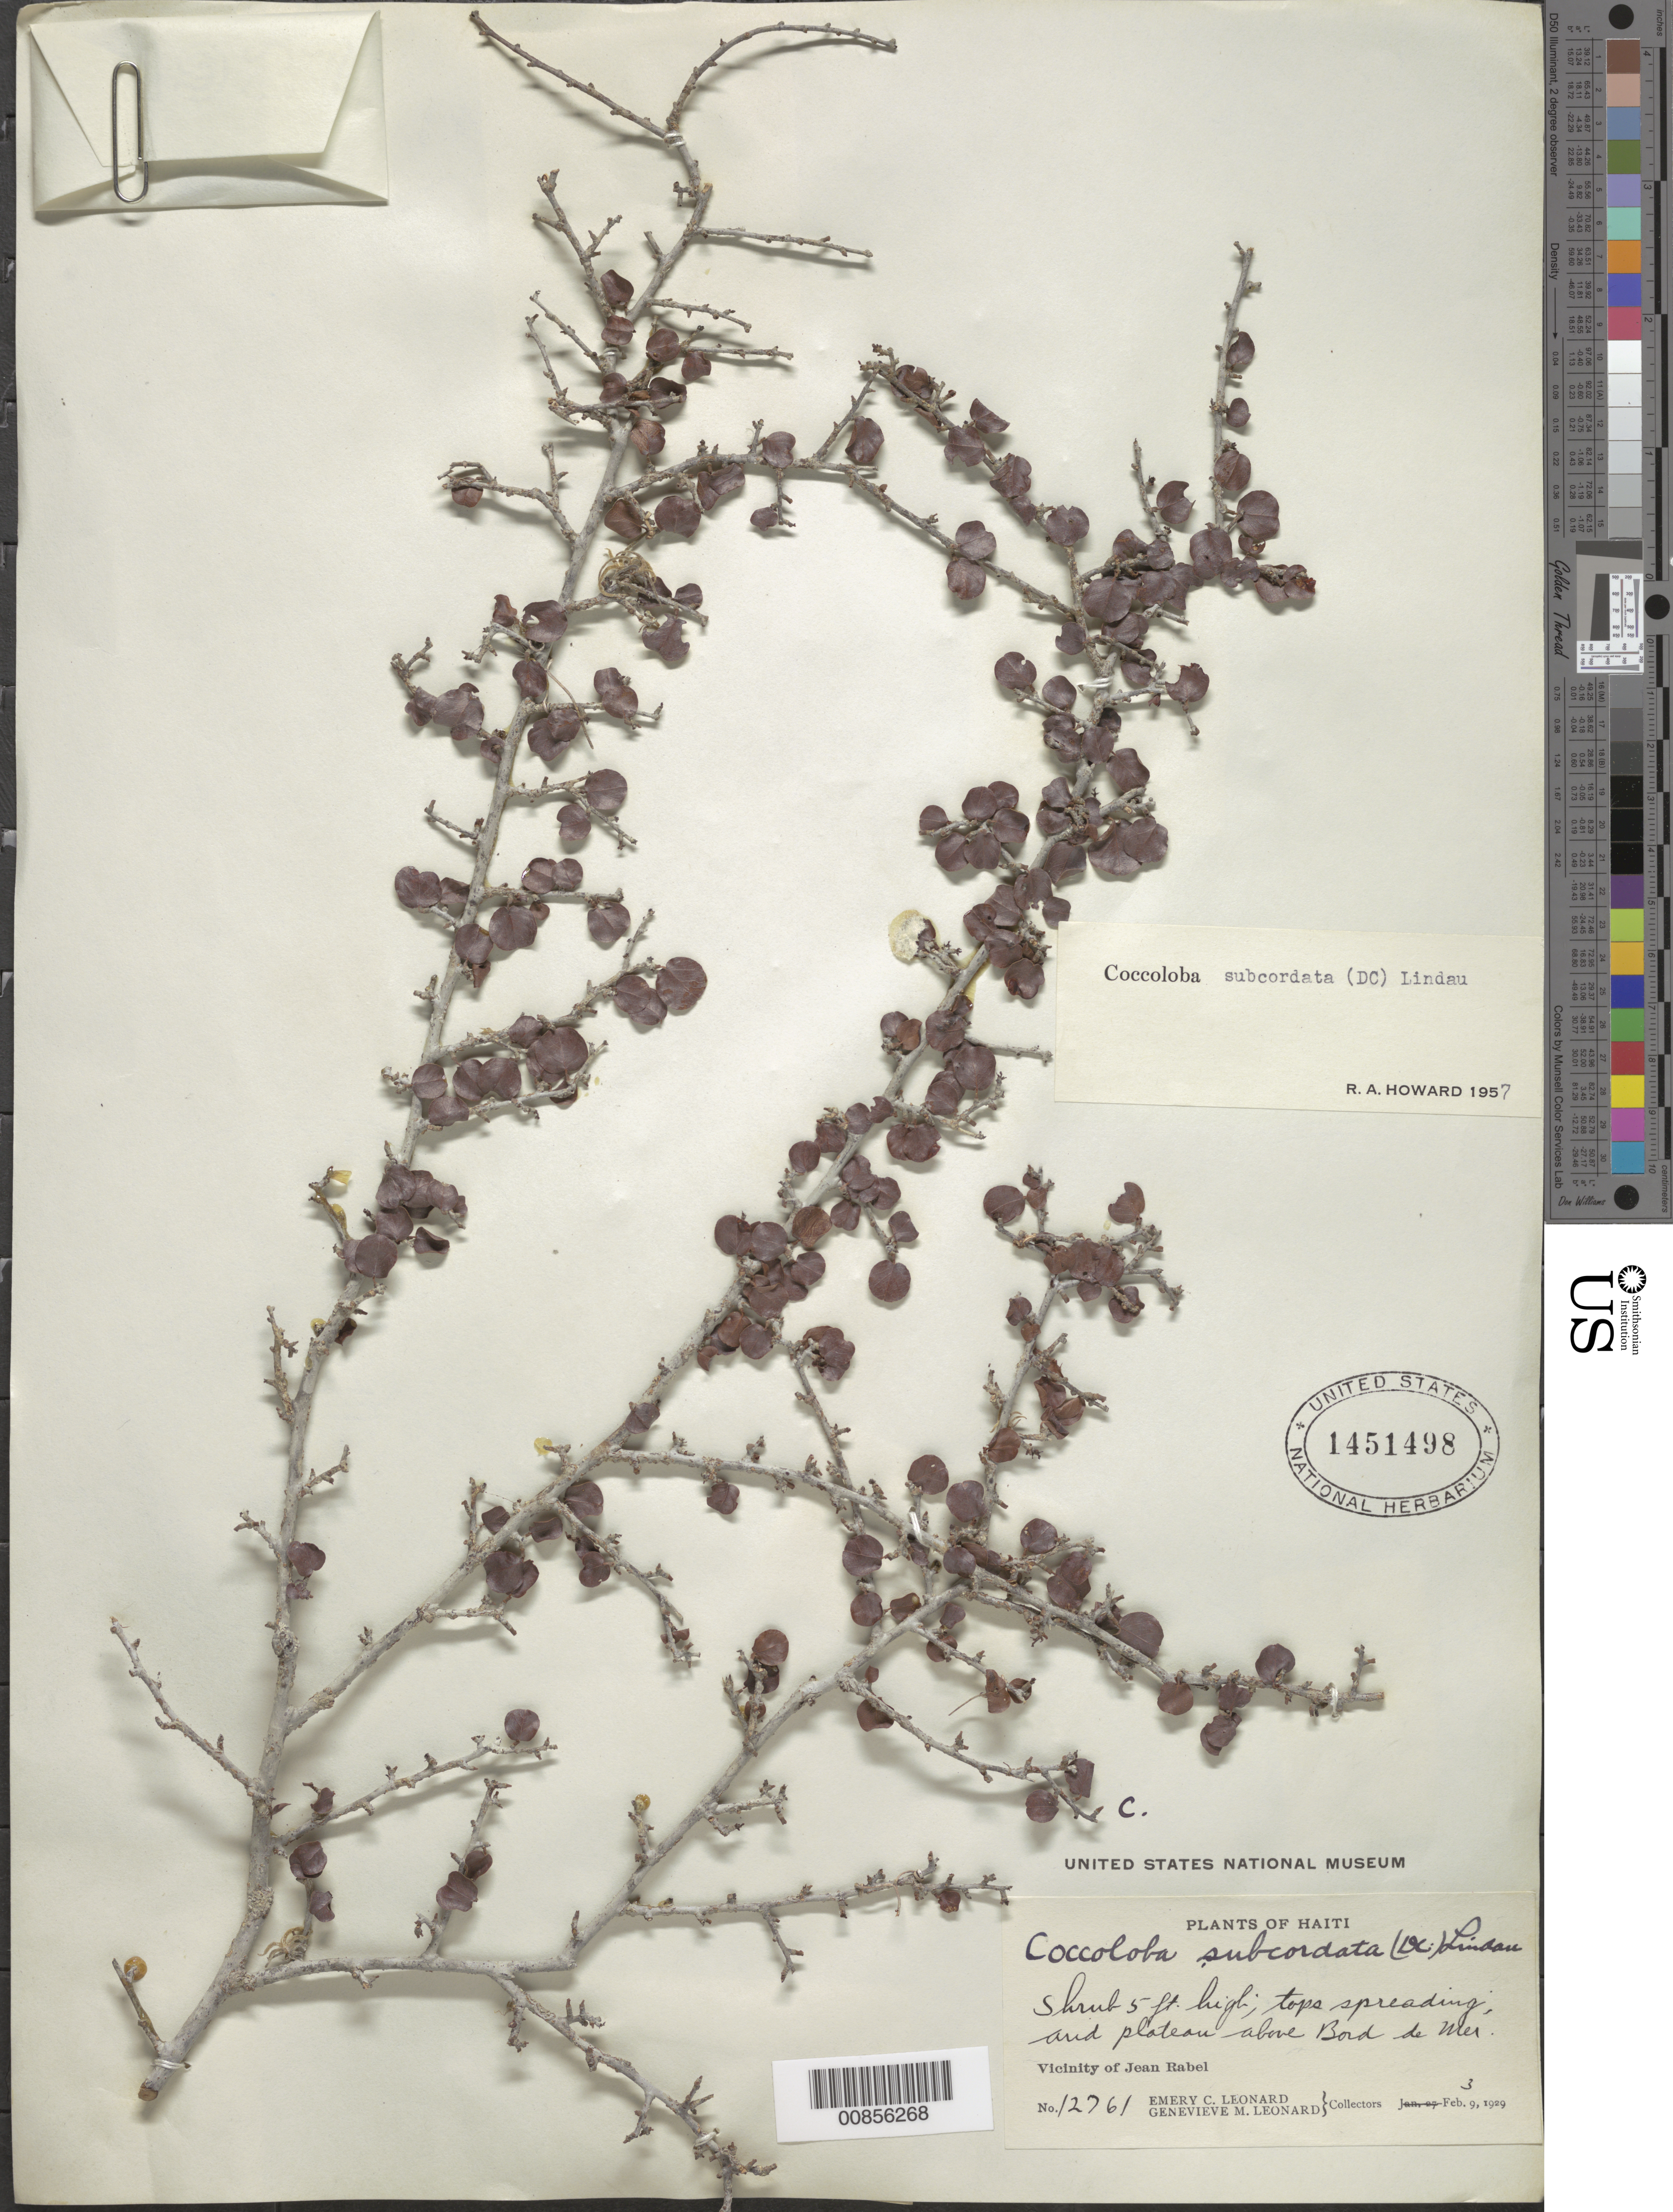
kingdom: Plantae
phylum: Tracheophyta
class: Magnoliopsida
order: Caryophyllales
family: Polygonaceae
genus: Coccoloba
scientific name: Coccoloba subcordata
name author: (DC.) Lindau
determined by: Howard, R. A.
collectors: E. C. Leonard & G. M. Leonard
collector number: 12761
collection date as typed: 03 Feb 1929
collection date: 1929-02-03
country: Haiti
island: Hispaniola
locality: Vicinity of Jean Rabel, arid plateau above Bord du Mer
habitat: Arid plateau.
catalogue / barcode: US 1451498